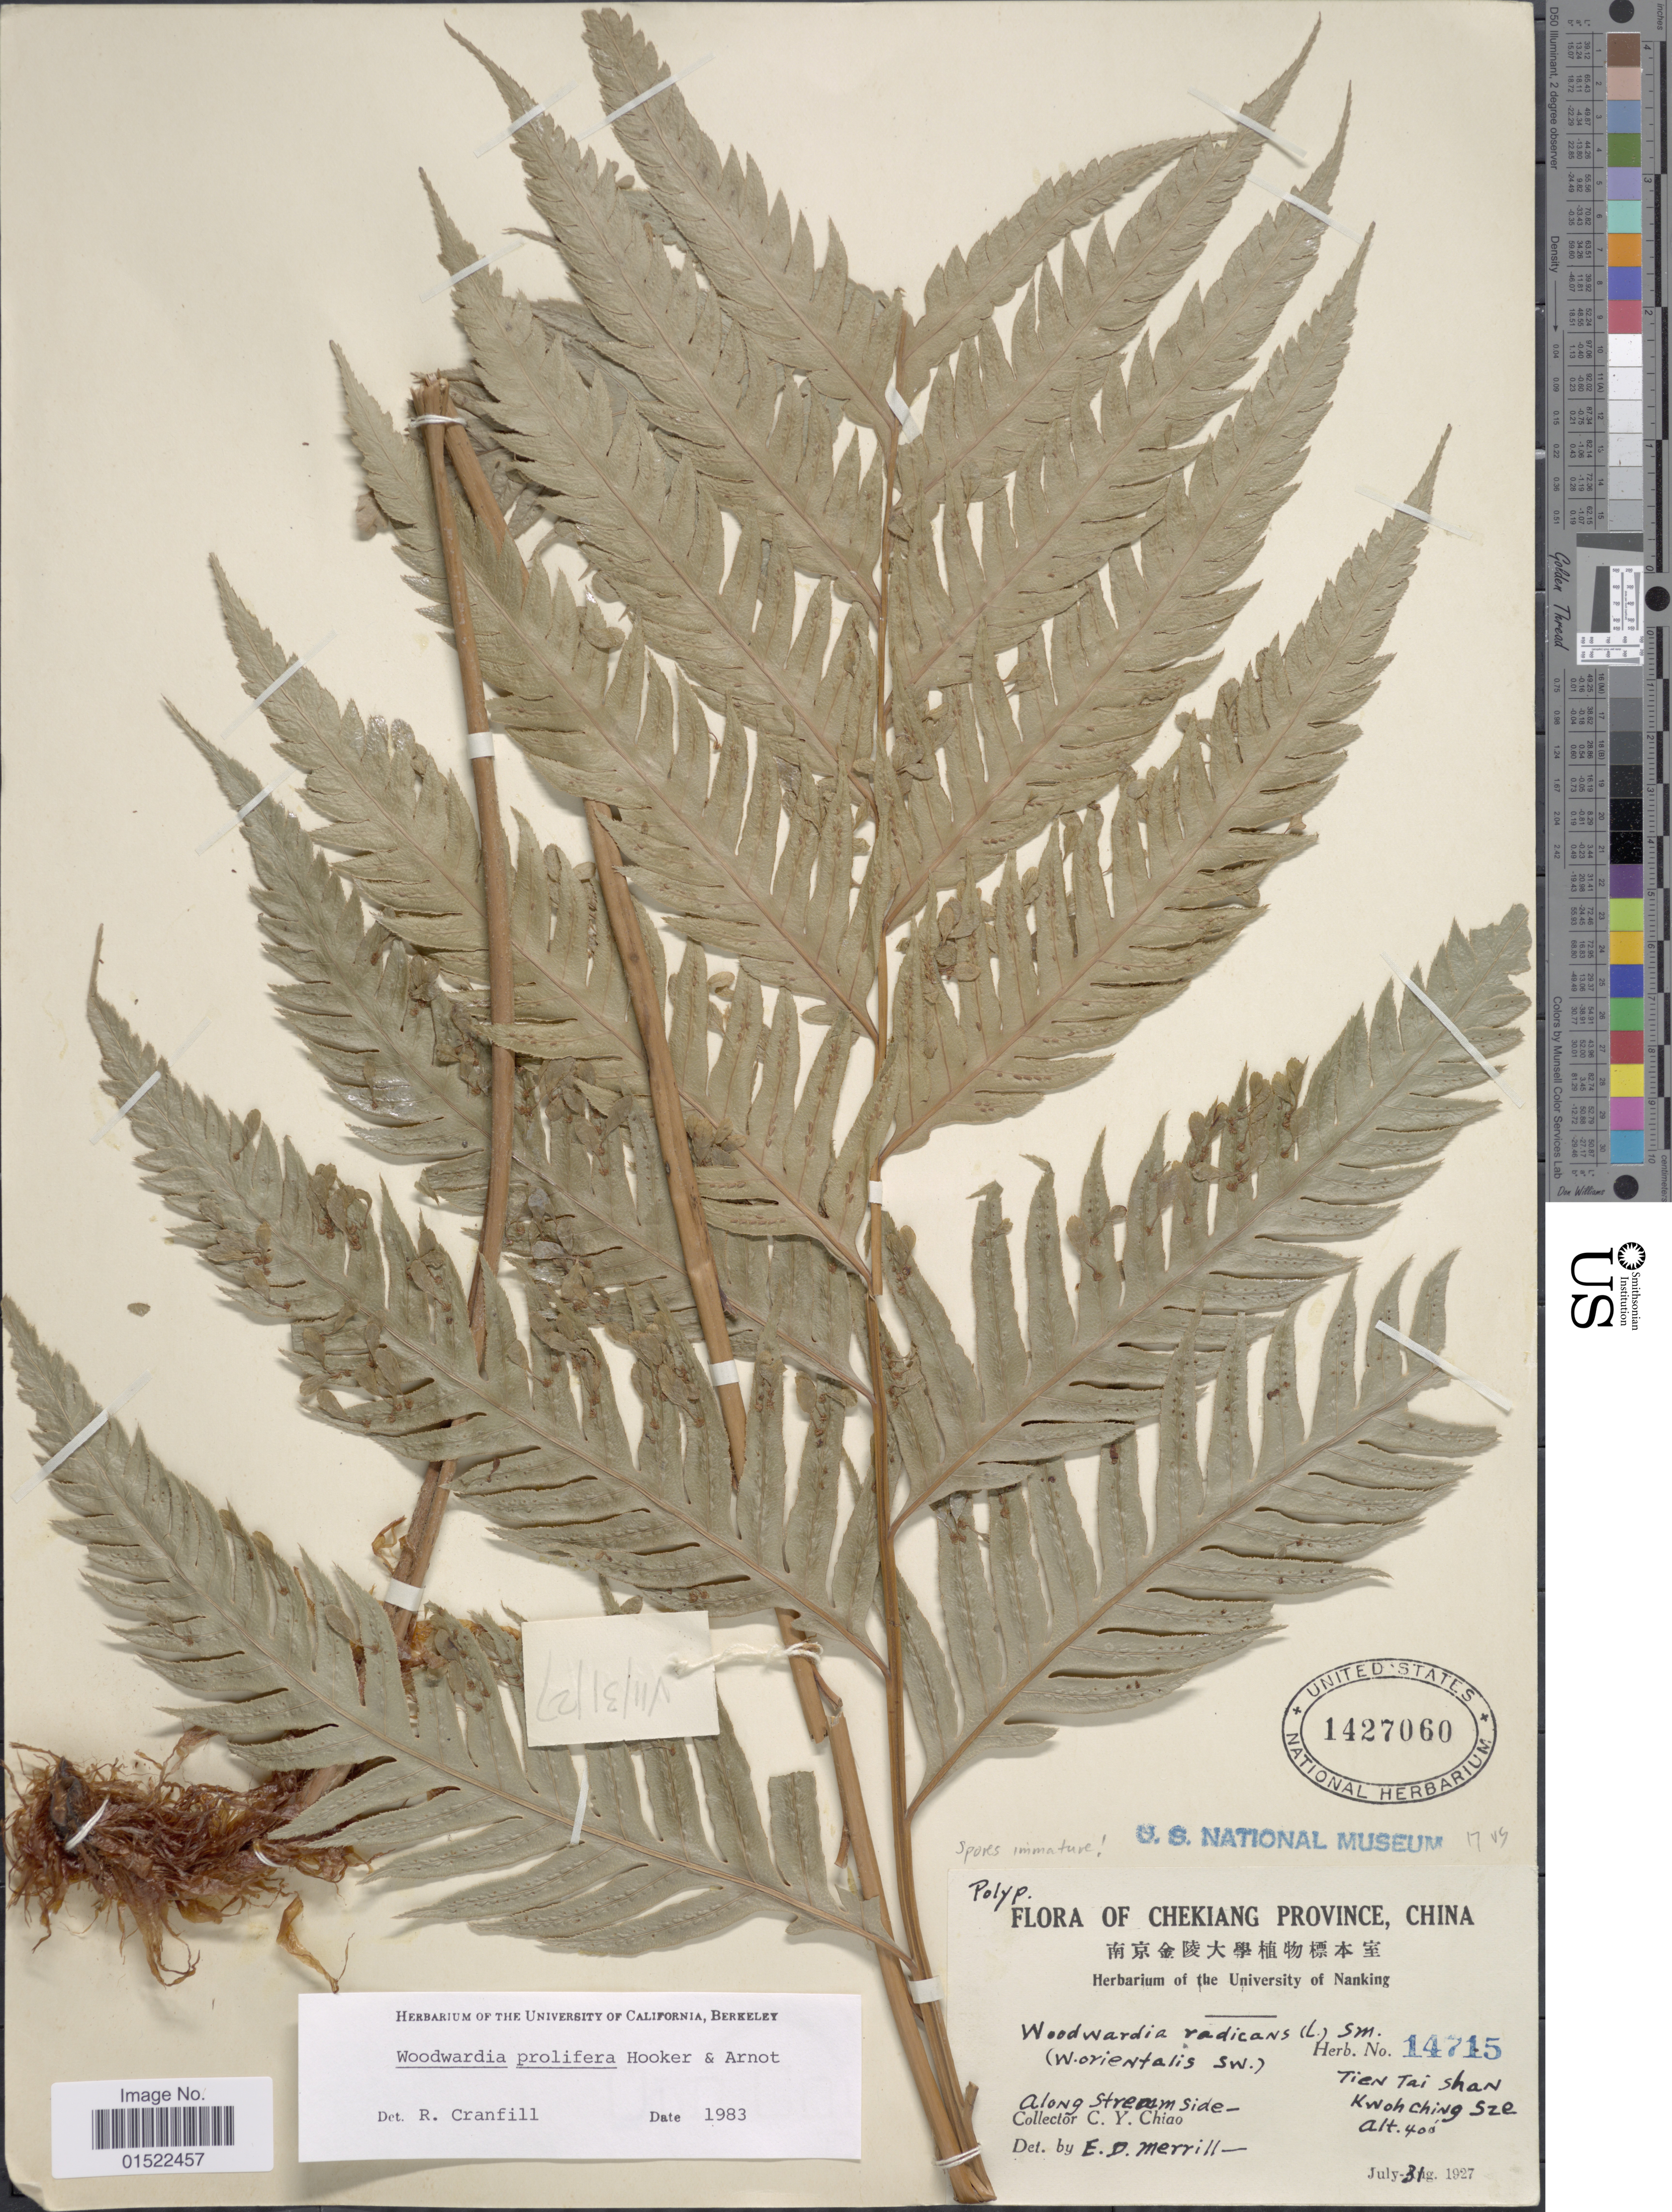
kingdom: Plantae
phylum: Tracheophyta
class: Polypodiopsida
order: Polypodiales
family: Blechnaceae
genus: Woodwardia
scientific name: Woodwardia prolifera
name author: Hook. & Arn.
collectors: C. Y. Chiao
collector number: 14715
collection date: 1927-07-31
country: China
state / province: Zhejiang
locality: Chekiang Province,Tien Tai Shan Kwohching Sze, Along stream side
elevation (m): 122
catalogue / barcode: US 1427060